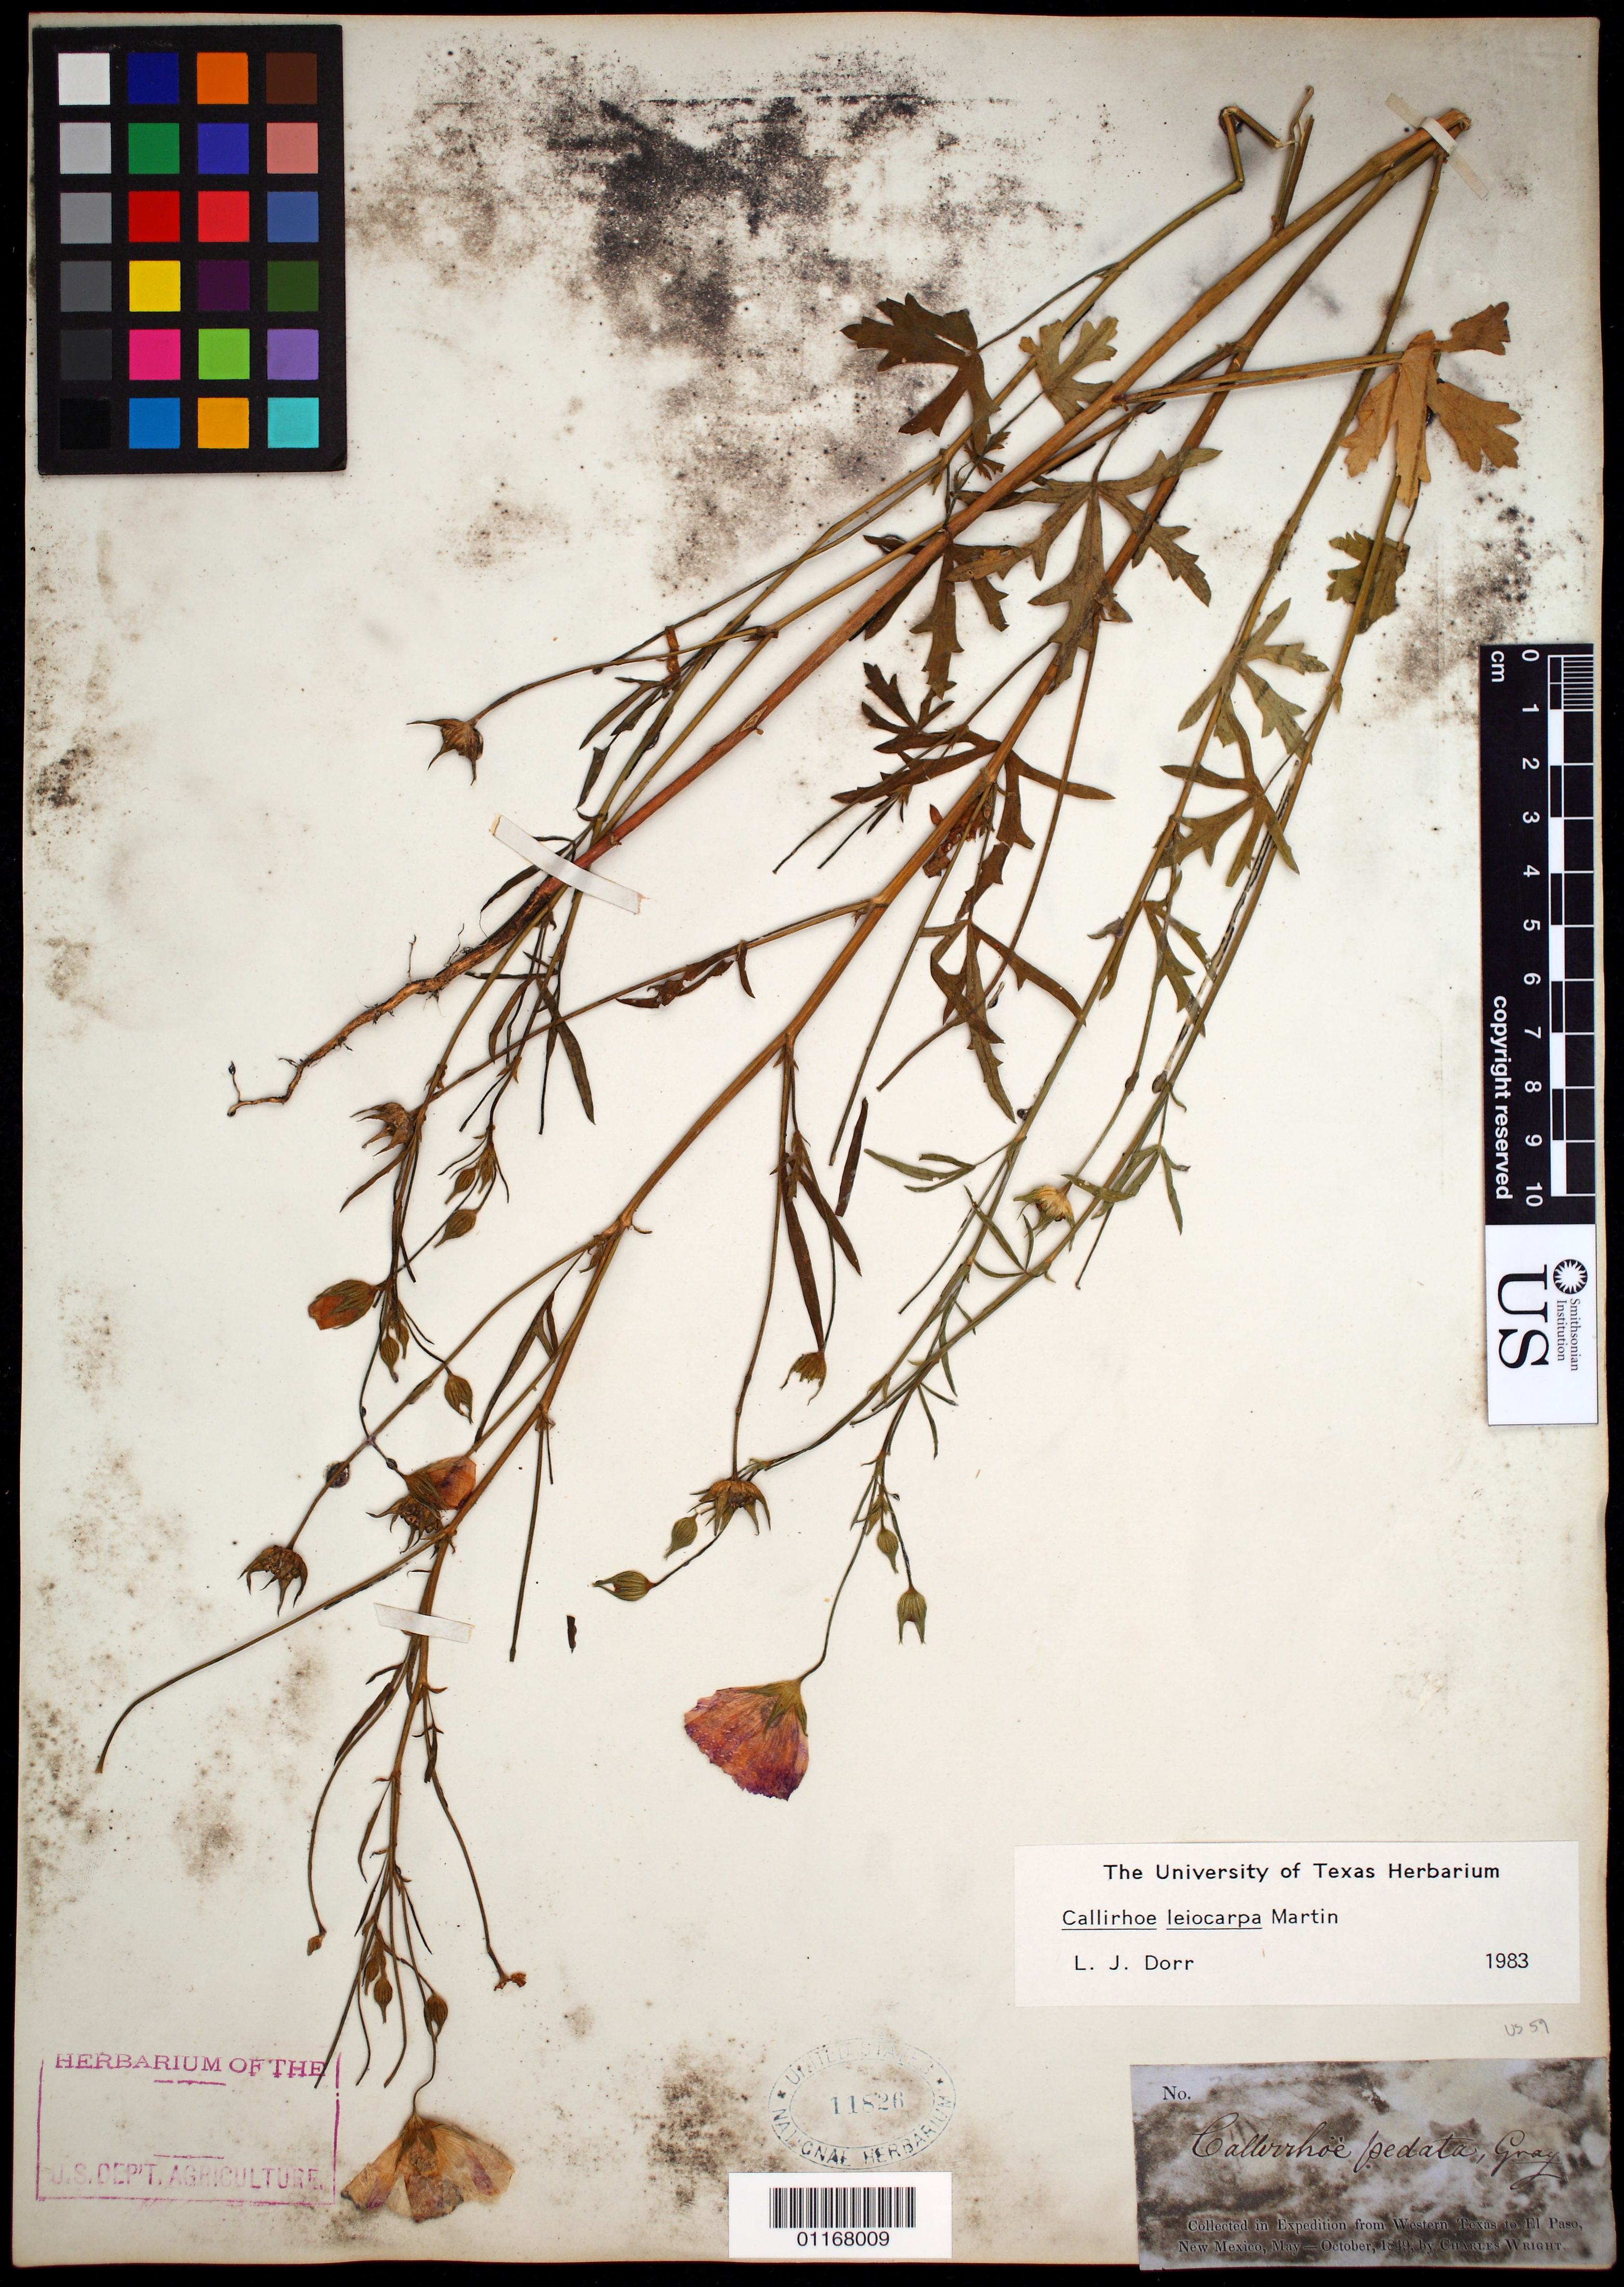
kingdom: Plantae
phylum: Tracheophyta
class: Magnoliopsida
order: Malvales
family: Malvaceae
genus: Callirhoe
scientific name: Callirhoe leiocarpa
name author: R.F. Martin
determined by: Dorr, L. J., (BOT), Smithsonian Institution - National Museum of Natural History (UNITED STATES)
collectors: C. Wright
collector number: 38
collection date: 1849-05/1849-10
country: United States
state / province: New Mexico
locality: Western Texas to El Paso, N. Mexico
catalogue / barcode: US 11826